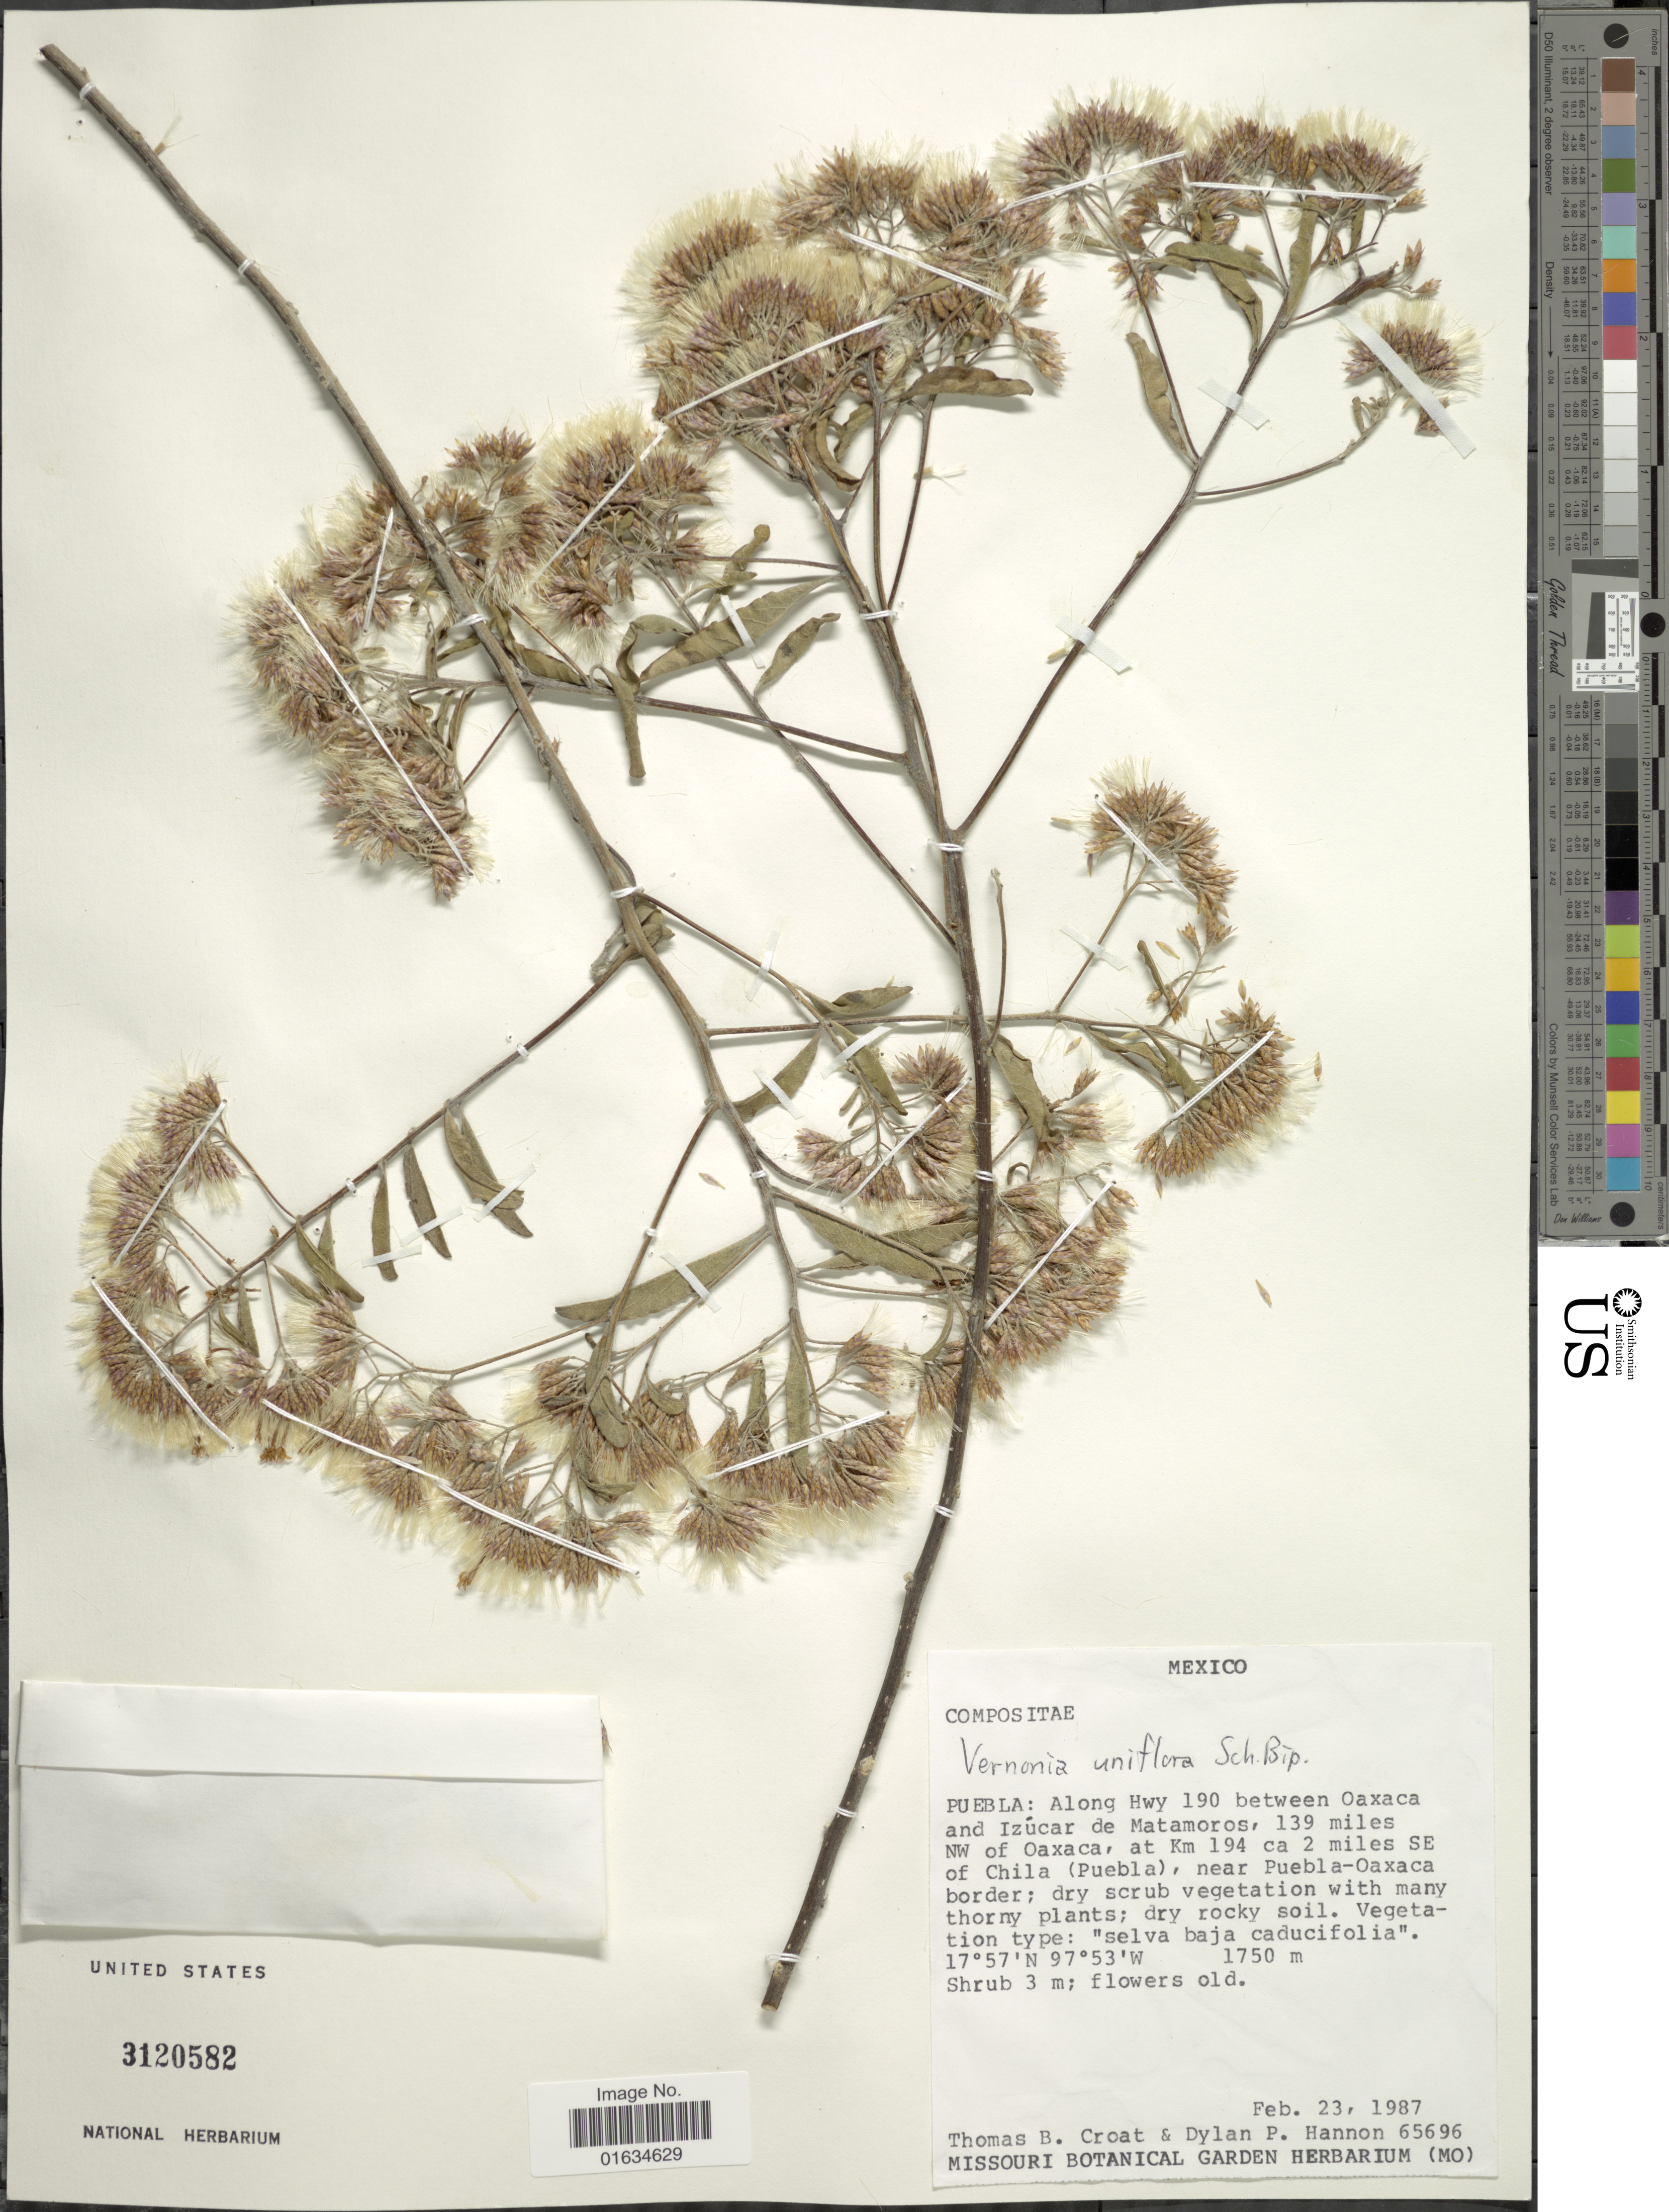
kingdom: Plantae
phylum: Tracheophyta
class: Magnoliopsida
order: Asterales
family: Asteraceae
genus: Critoniopsis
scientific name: Critoniopsis salicifolia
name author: (DC.) H. Rob.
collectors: T. B. Croat & D. Hannon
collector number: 65696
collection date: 1987-02-23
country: Mexico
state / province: Puebla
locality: Along Hwy 190 between Oaxaca and Izúcar de Matamoros, 139 miles NW of Oaxaca, at Km 194 ca 2 miles SE of Chila (Puebla), near Puebla-Oaxaca border.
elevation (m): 1750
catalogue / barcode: US 3120582